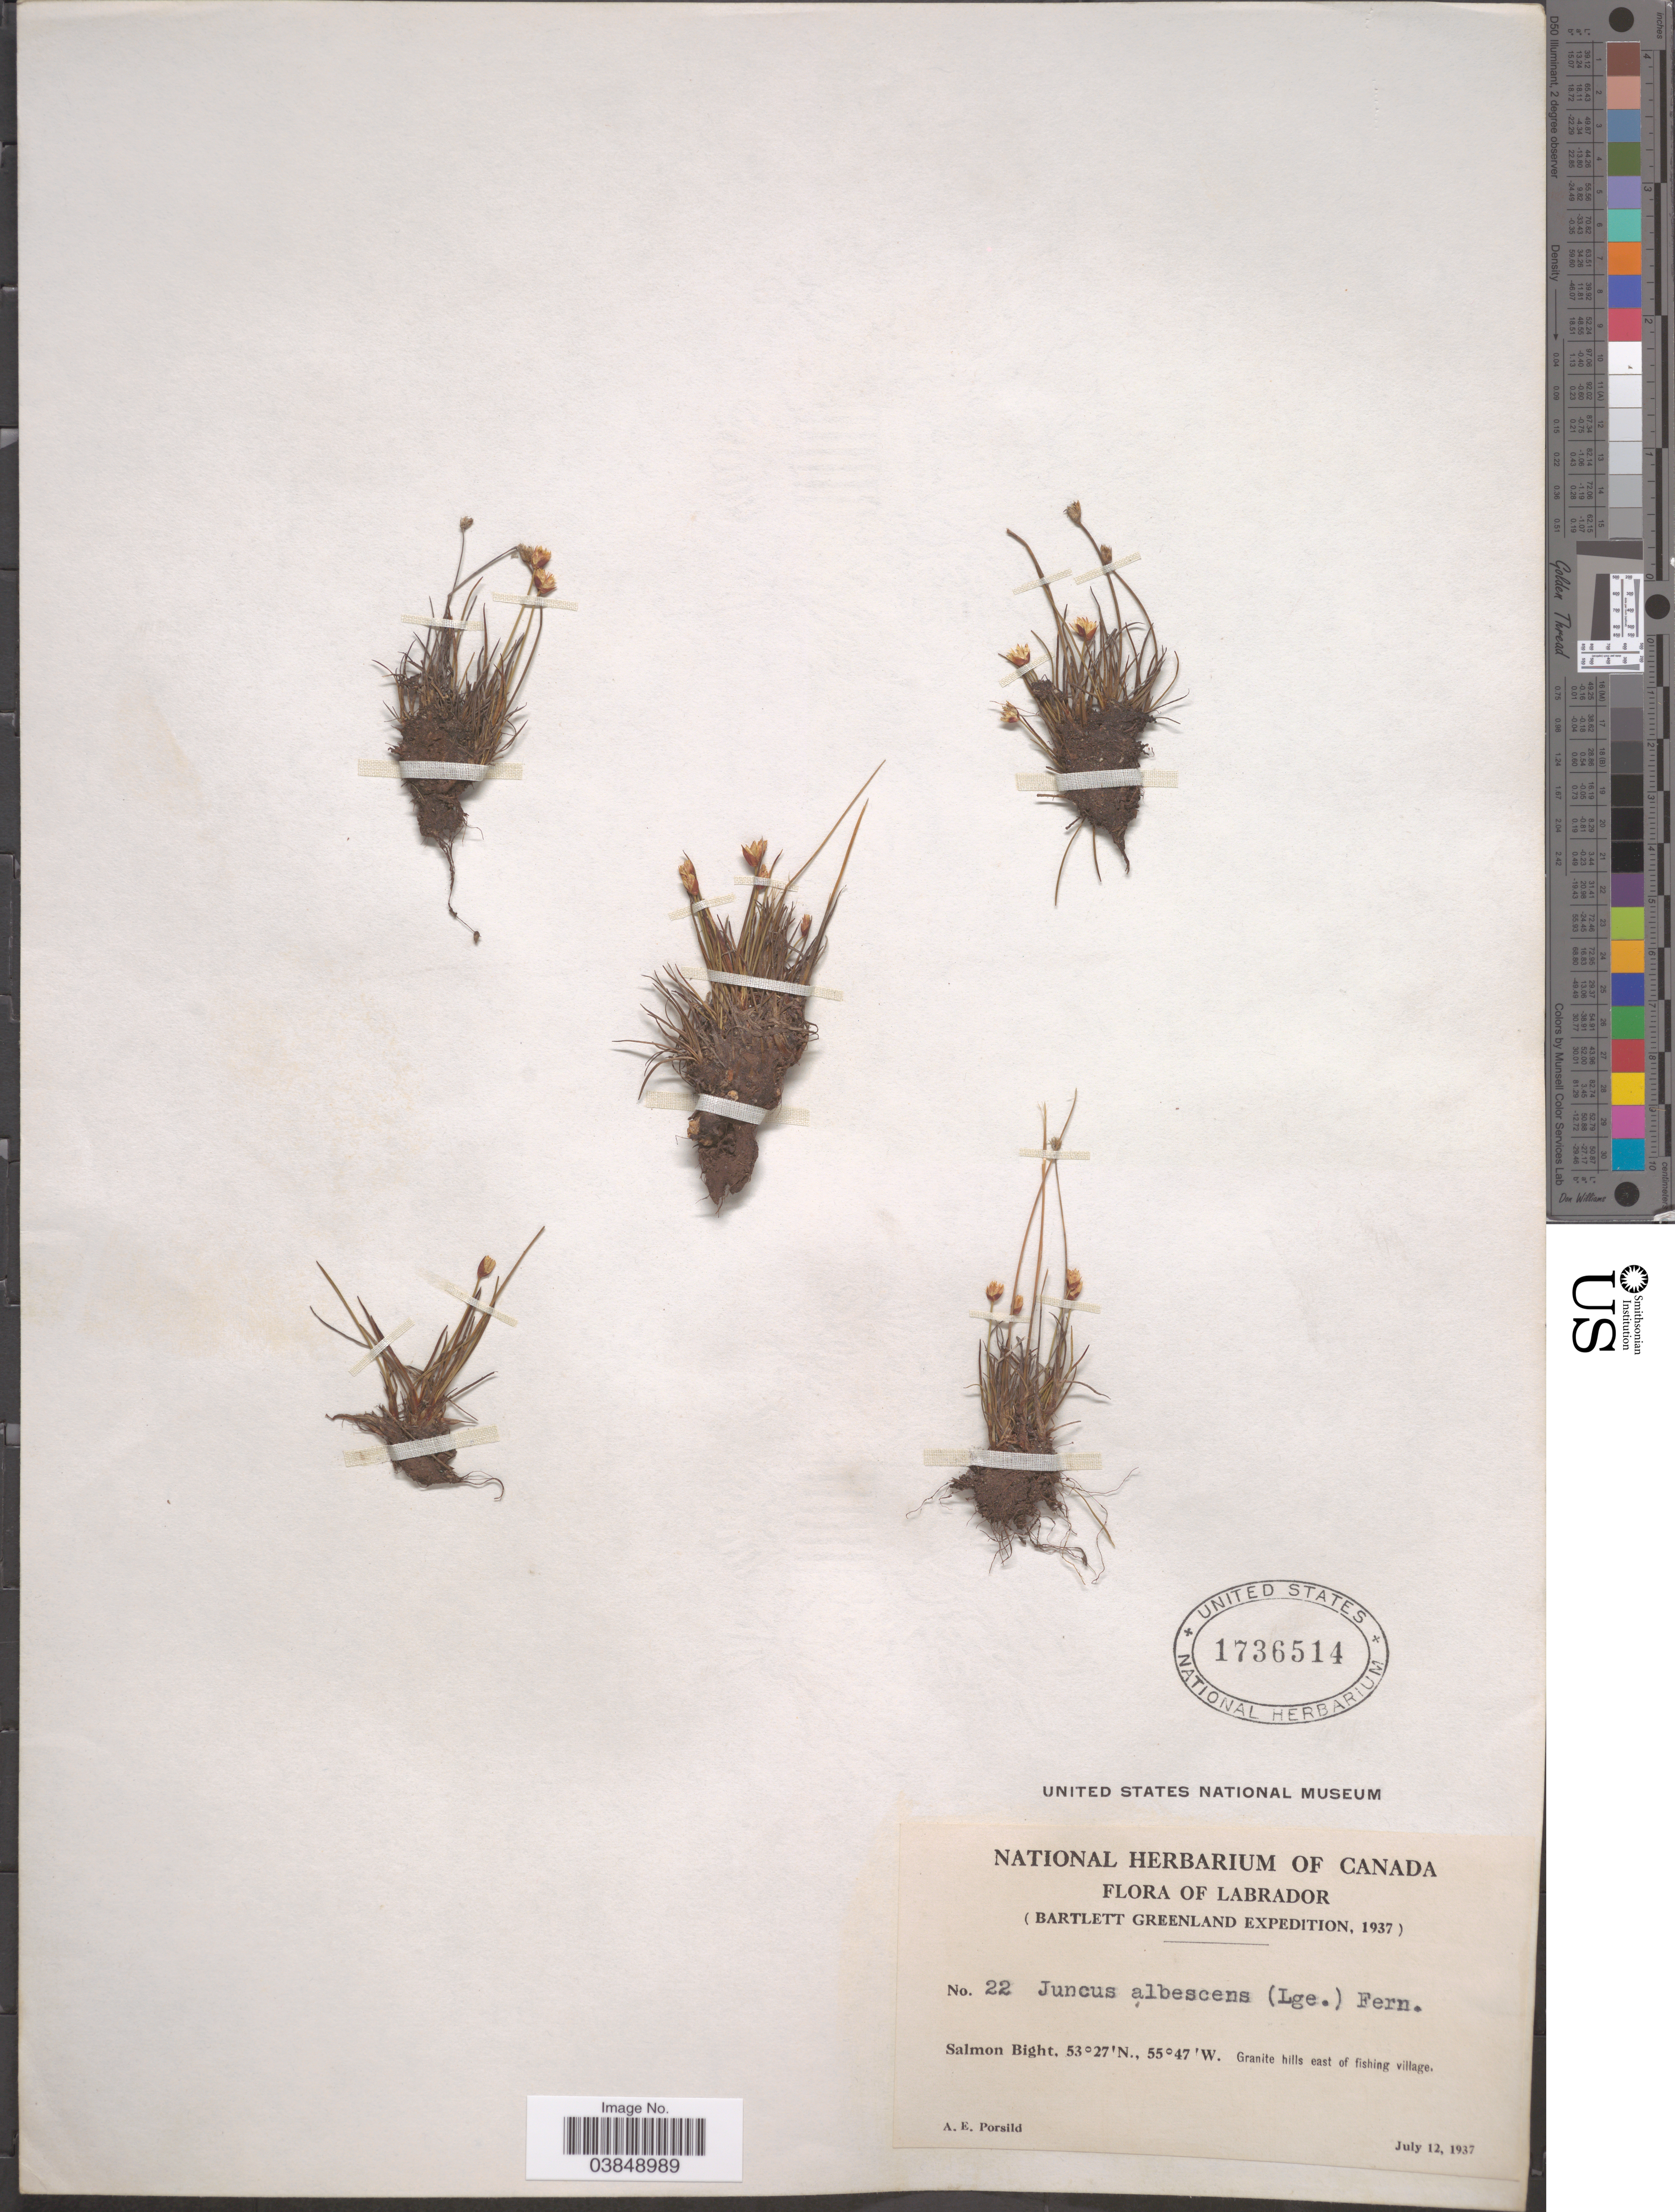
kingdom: Plantae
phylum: Tracheophyta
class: Liliopsida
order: Poales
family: Juncaceae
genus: Juncus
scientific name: Juncus albescens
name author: Fernald & Lange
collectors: A. E. Porsild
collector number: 22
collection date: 1937-07-12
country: Canada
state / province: Newfoundland and Labrador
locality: Salmon Bight. Granite hills east of fishing village.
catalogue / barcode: US 1736514